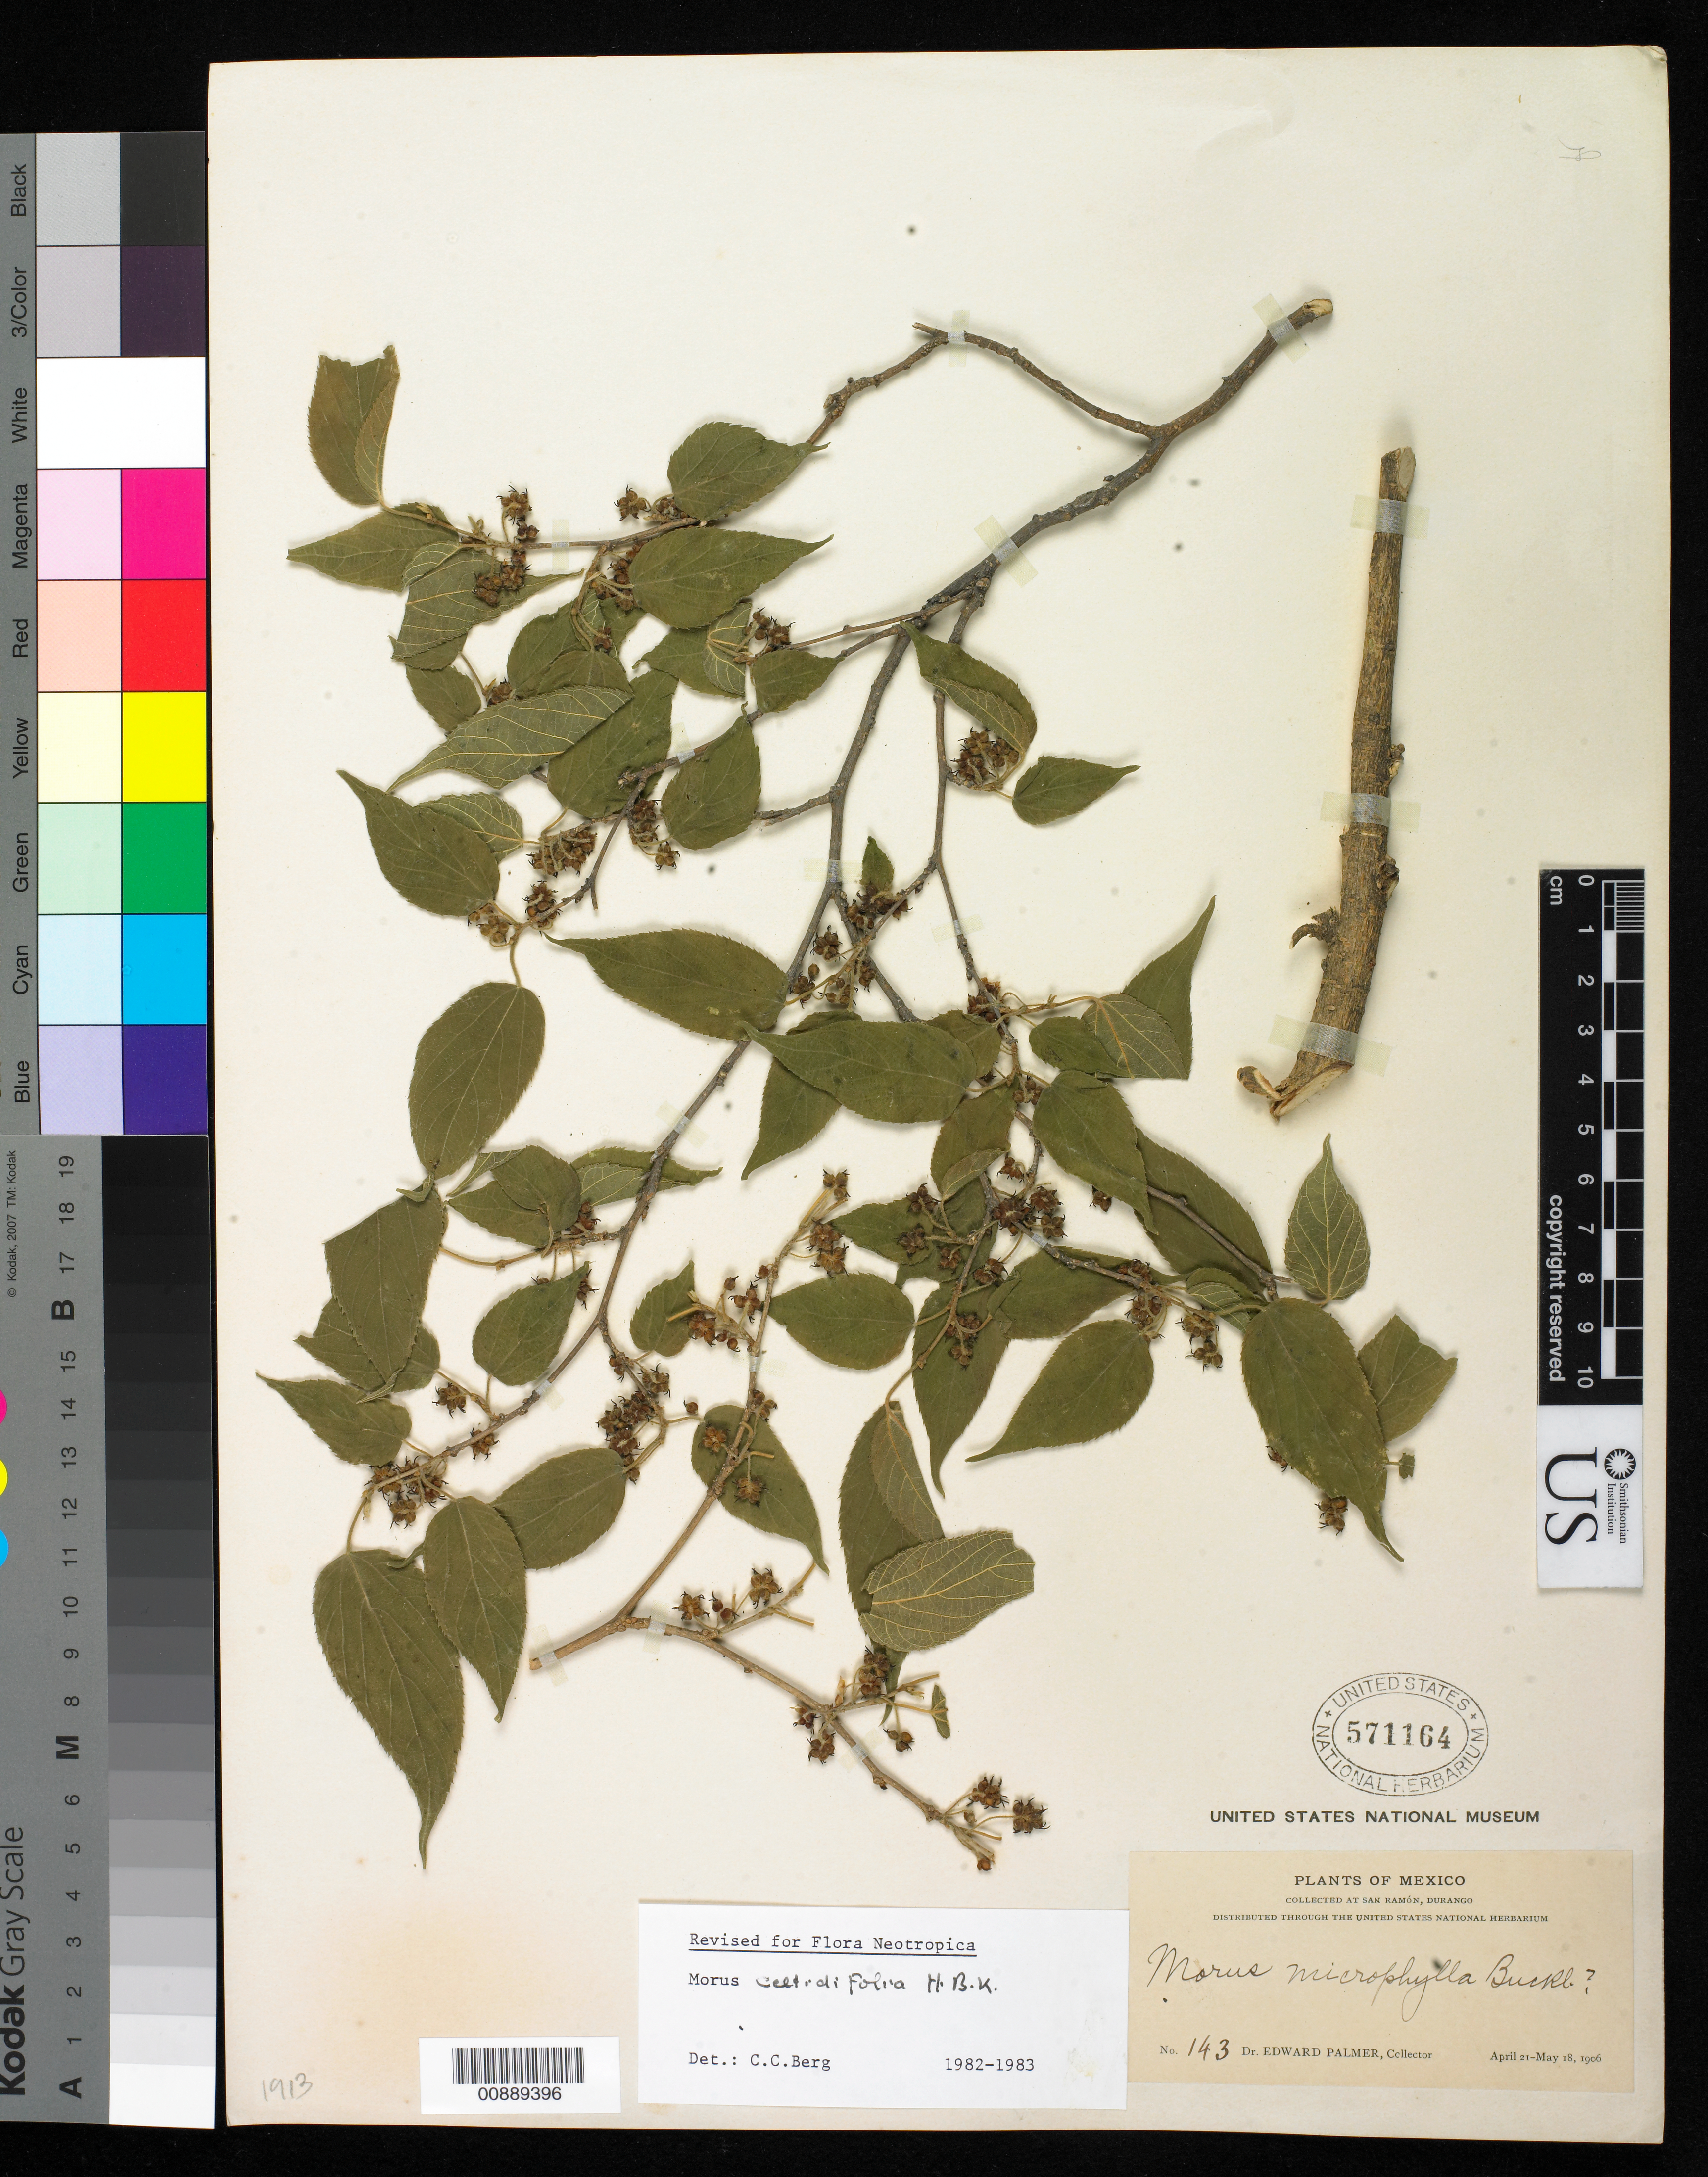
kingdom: Plantae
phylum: Tracheophyta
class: Magnoliopsida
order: Rosales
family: Moraceae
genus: Morus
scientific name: Morus celtidifolia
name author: Kunth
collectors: E. Palmer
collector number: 143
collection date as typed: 21 Apr 1906 to 18 May 1906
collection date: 1906-04-21/1906-05-18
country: Mexico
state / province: Durango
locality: San Ramón, Durango.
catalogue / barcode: US 571164